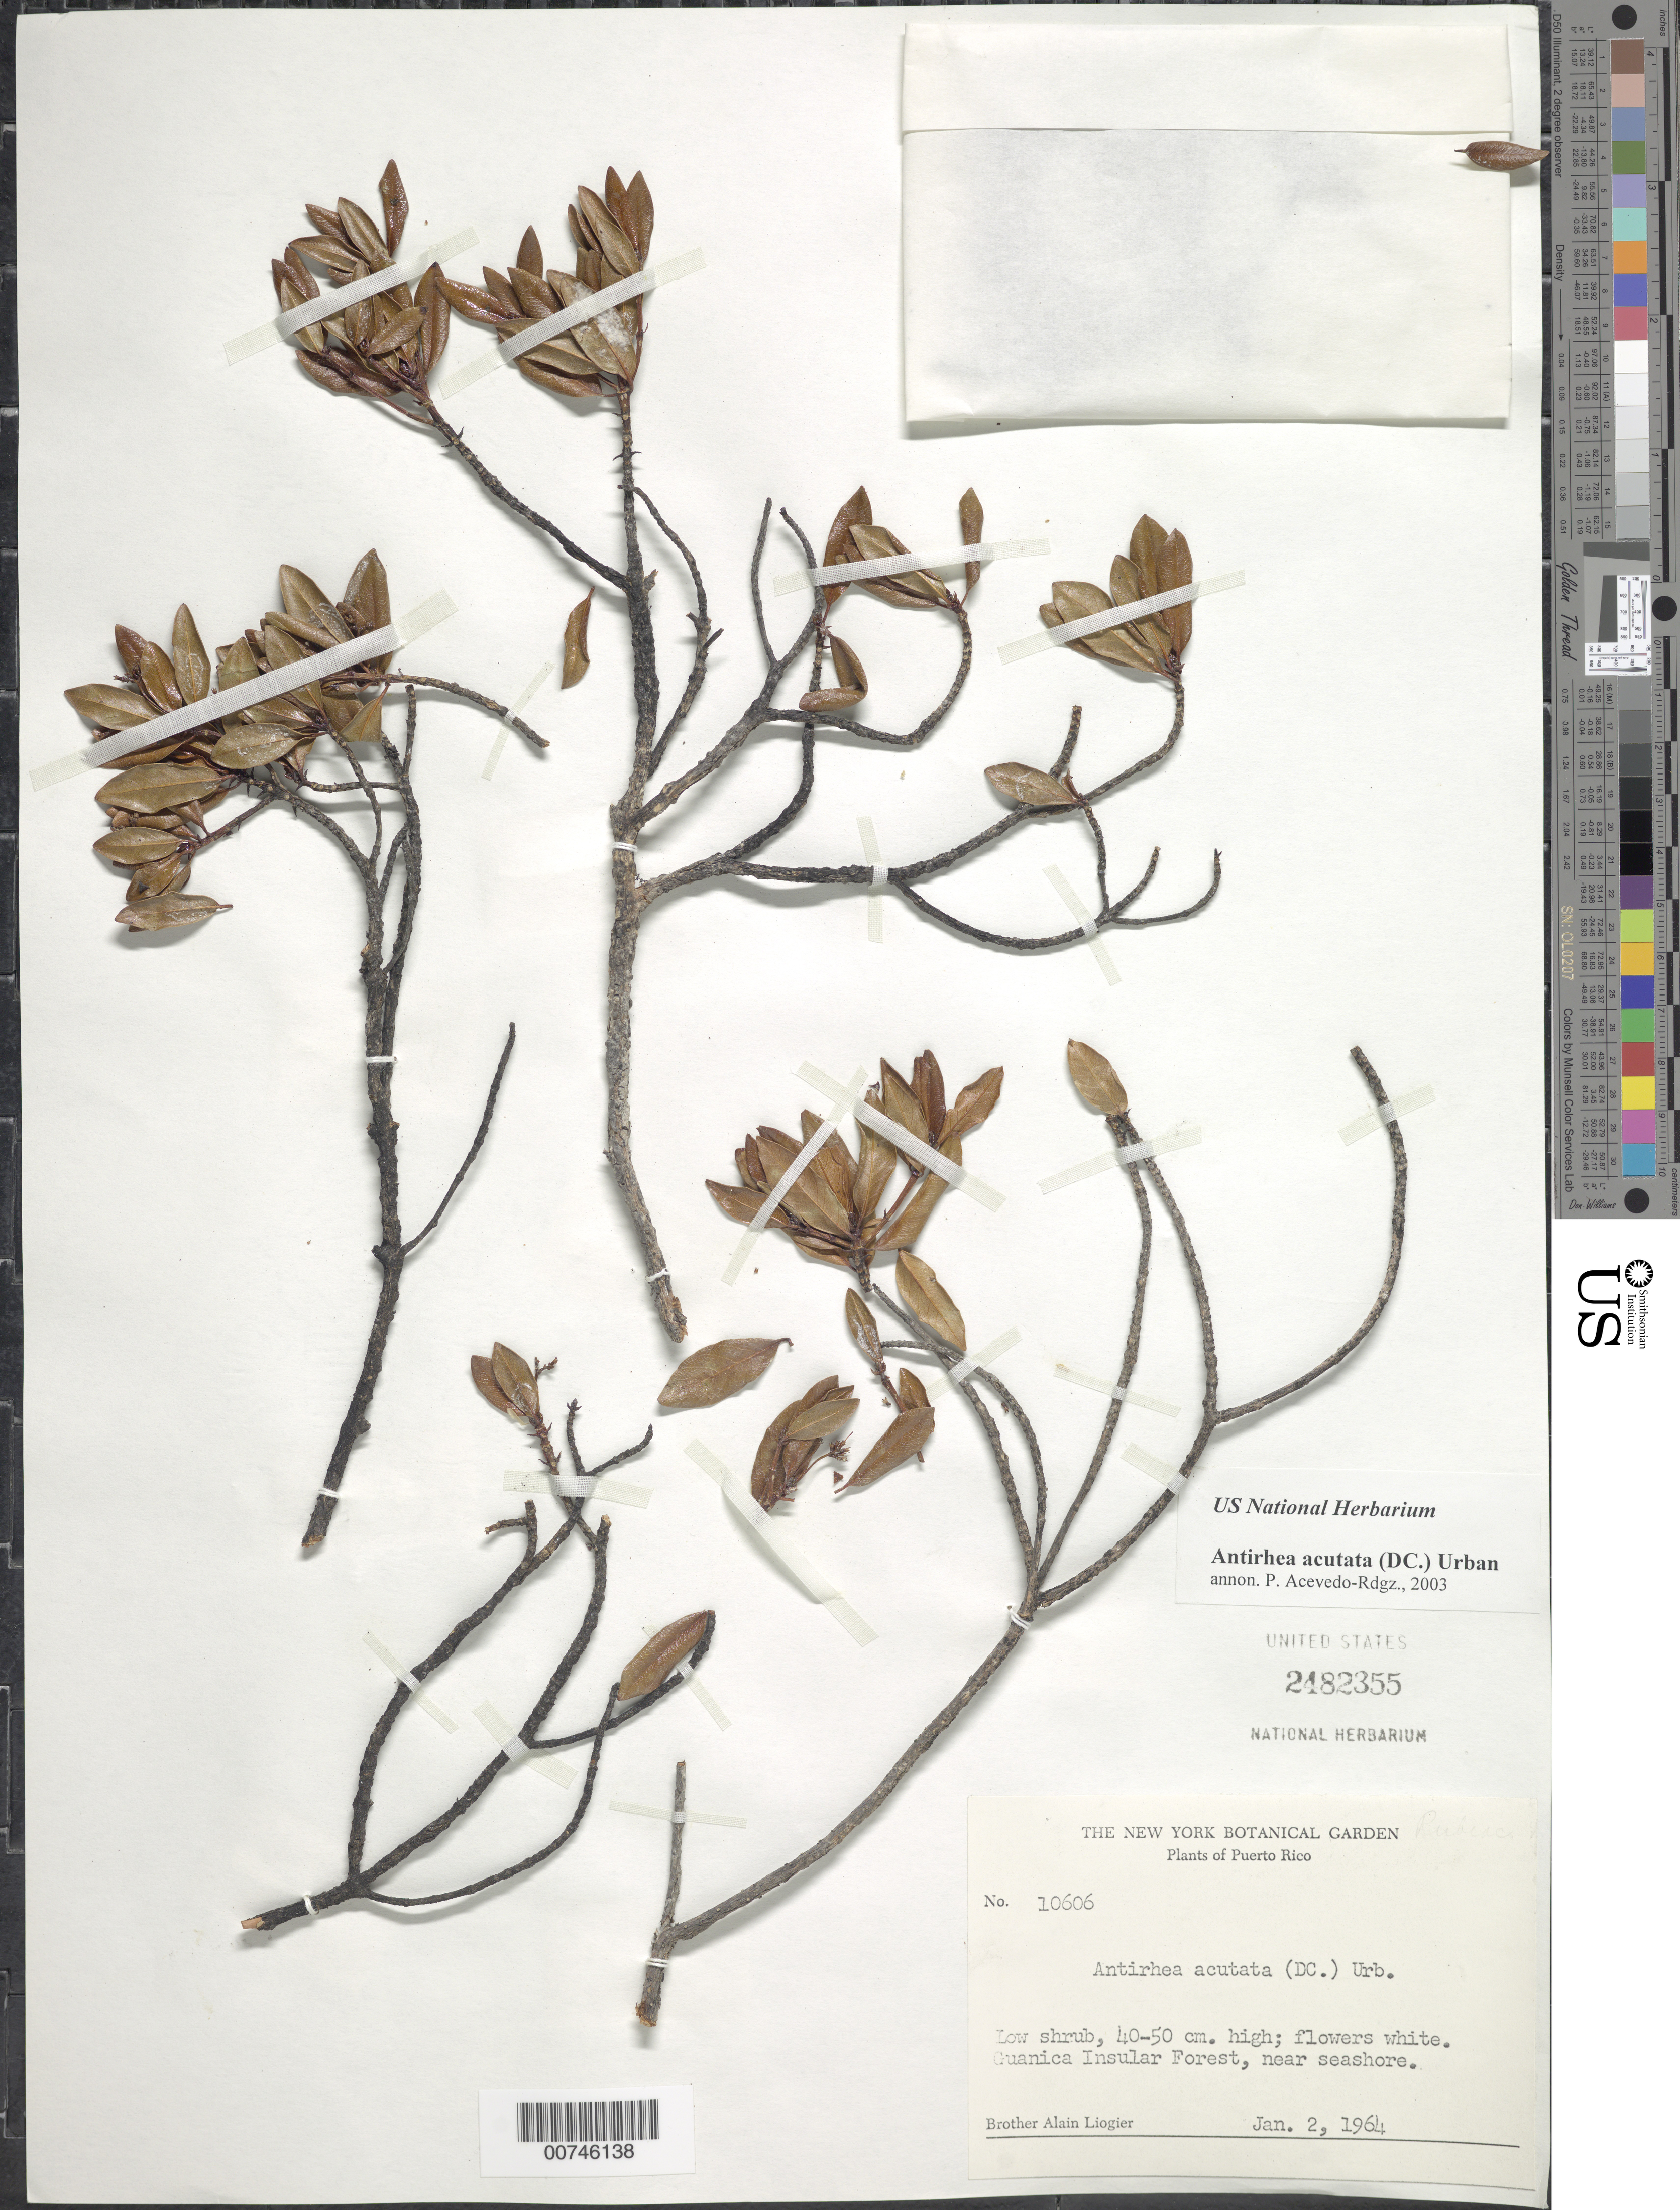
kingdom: Plantae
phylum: Tracheophyta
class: Magnoliopsida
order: Gentianales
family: Rubiaceae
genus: Stenostomum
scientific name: Stenostomum acutatum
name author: DC.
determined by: Acevedo-Rodríguez, P., (BOT), Smithsonian Institution - National Museum of Natural History (UNITED STATES)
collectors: A. H. Liogier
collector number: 10606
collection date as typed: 02 Jan 1964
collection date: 1964-01-02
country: Puerto Rico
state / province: Guánica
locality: Guánica Insular Forest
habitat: Near seashore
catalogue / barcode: US 2482355